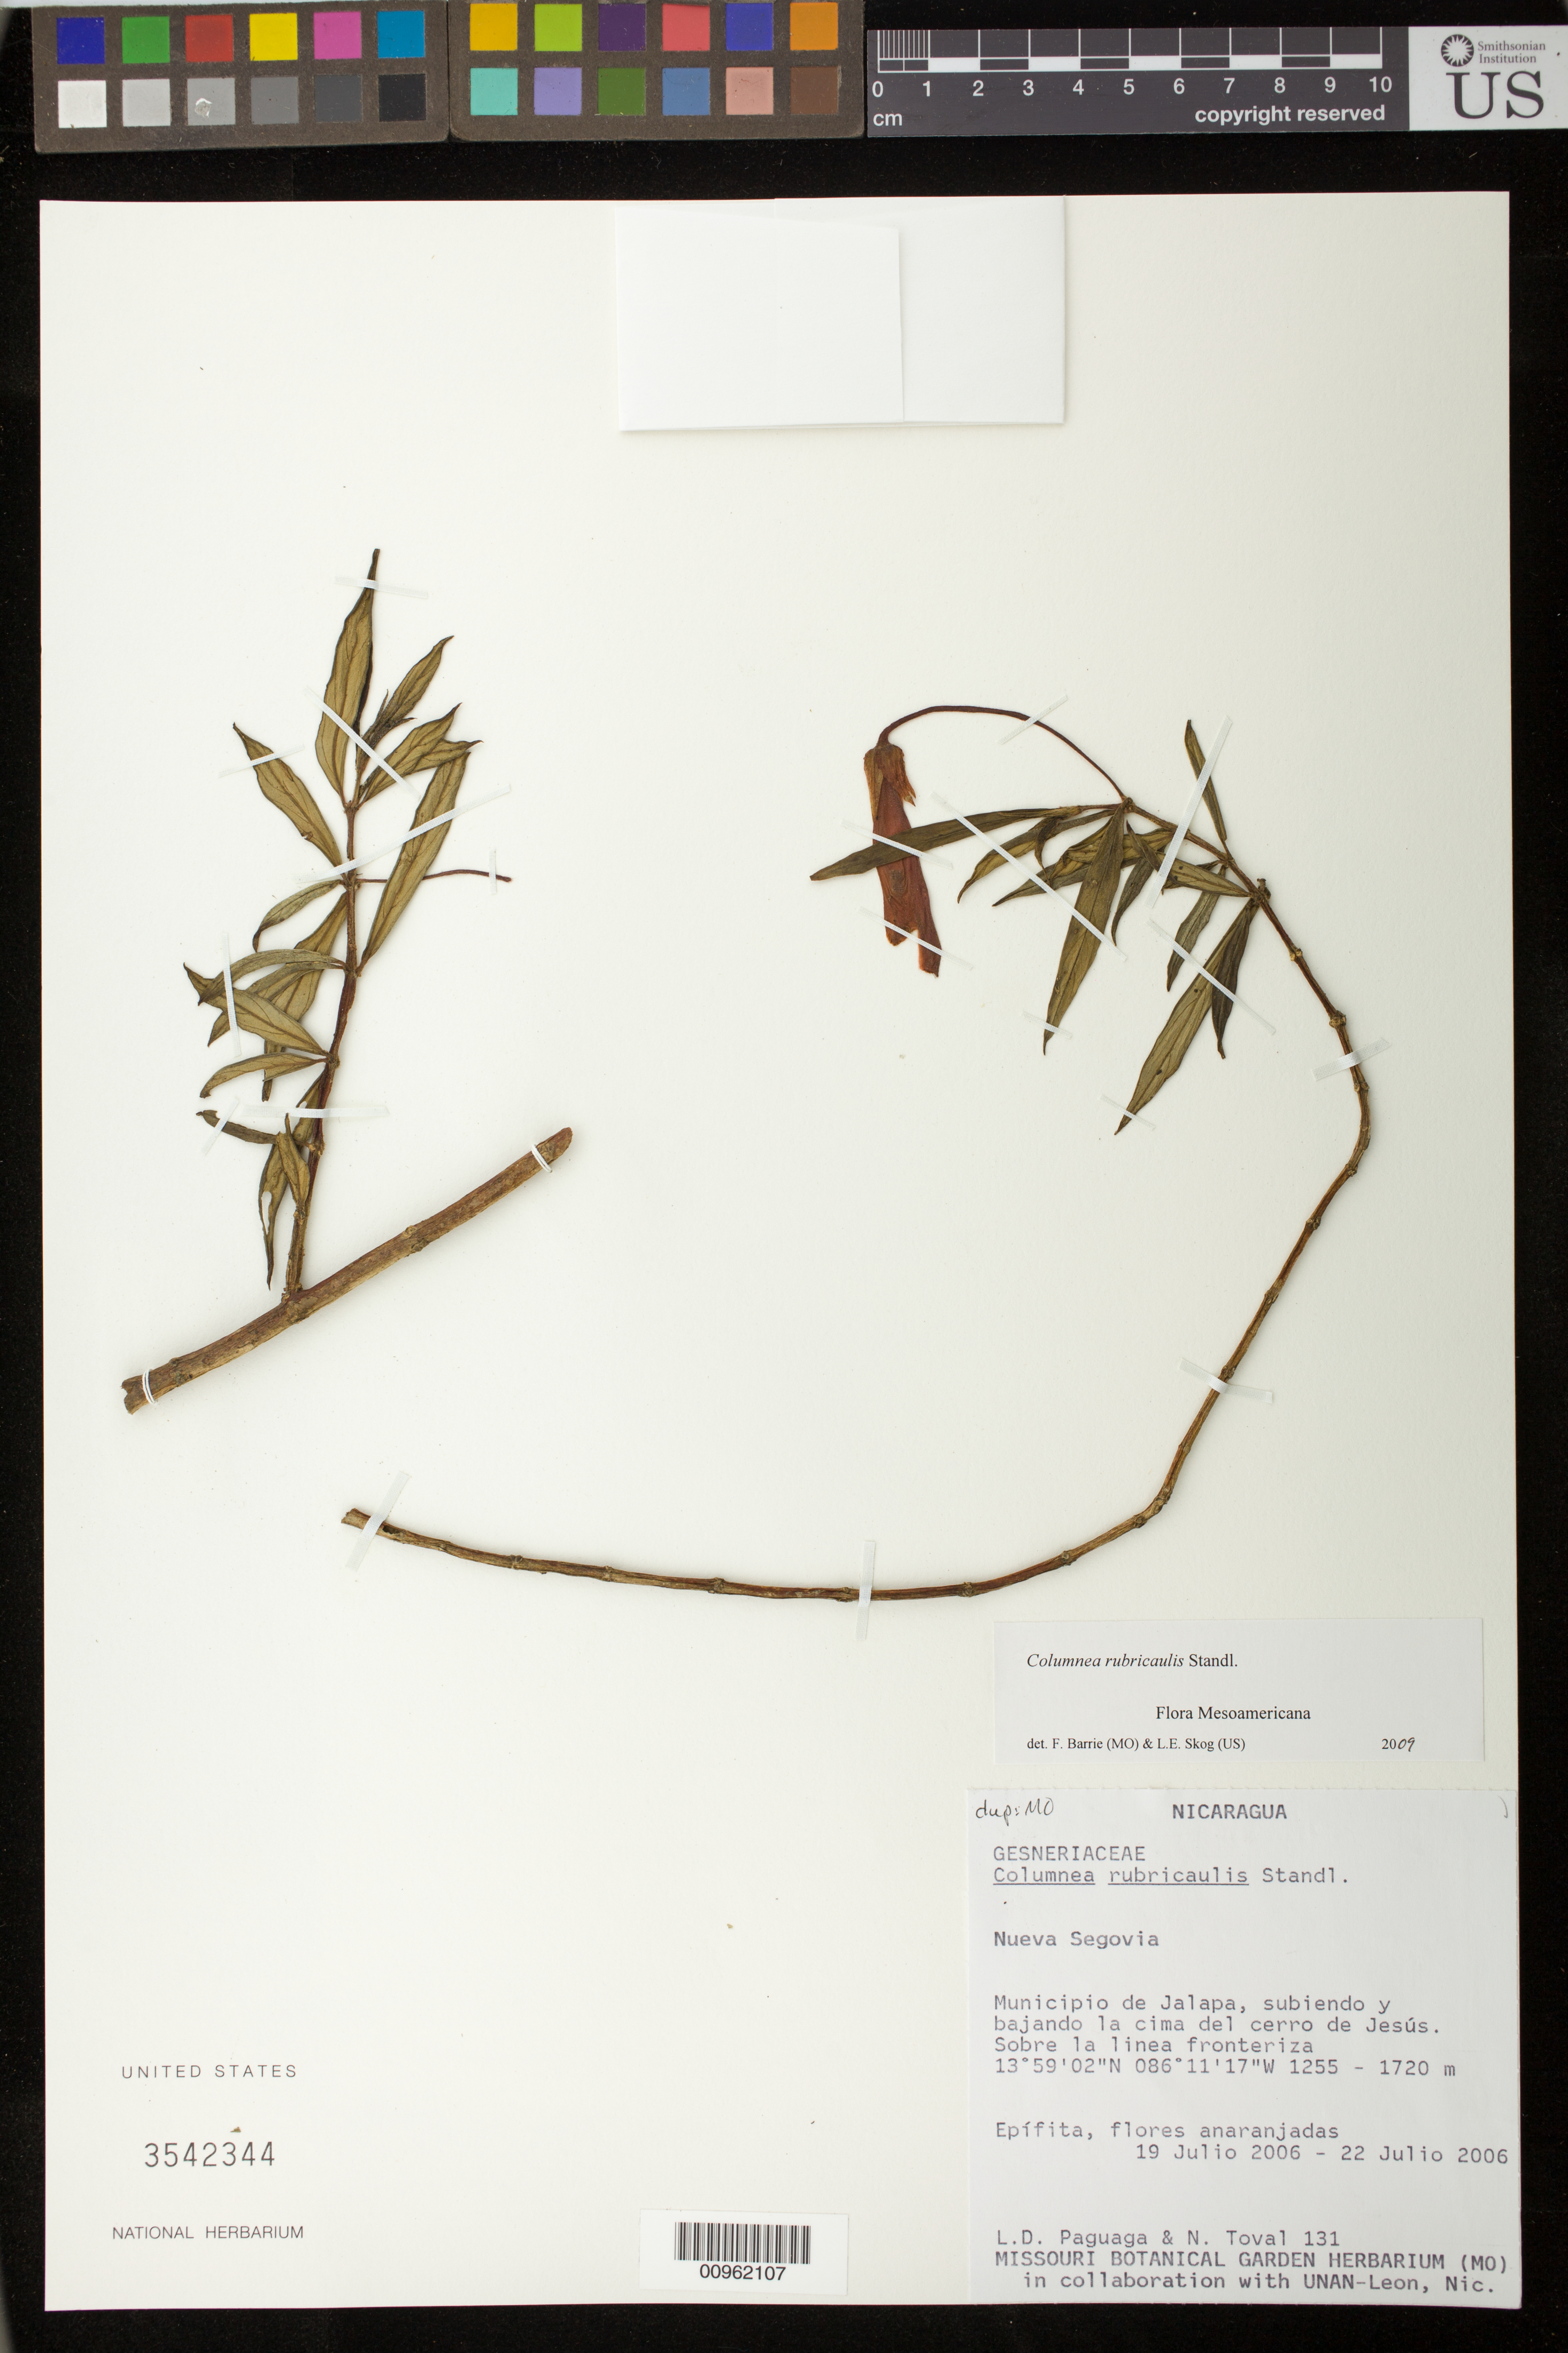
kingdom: Plantae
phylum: Tracheophyta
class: Magnoliopsida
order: Lamiales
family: Gesneriaceae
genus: Columnea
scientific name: Columnea rubricaulis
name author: Standl.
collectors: L. Paguaga & N. Toval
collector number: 131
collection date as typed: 19-22 Jul 2006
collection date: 2006-07-19/2006-07-22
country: Nicaragua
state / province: Nueva Segovia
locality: Municipio de Jalapa, subiendo y bajando la cima del cerro de Jesús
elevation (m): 1720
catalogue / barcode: US 3542344